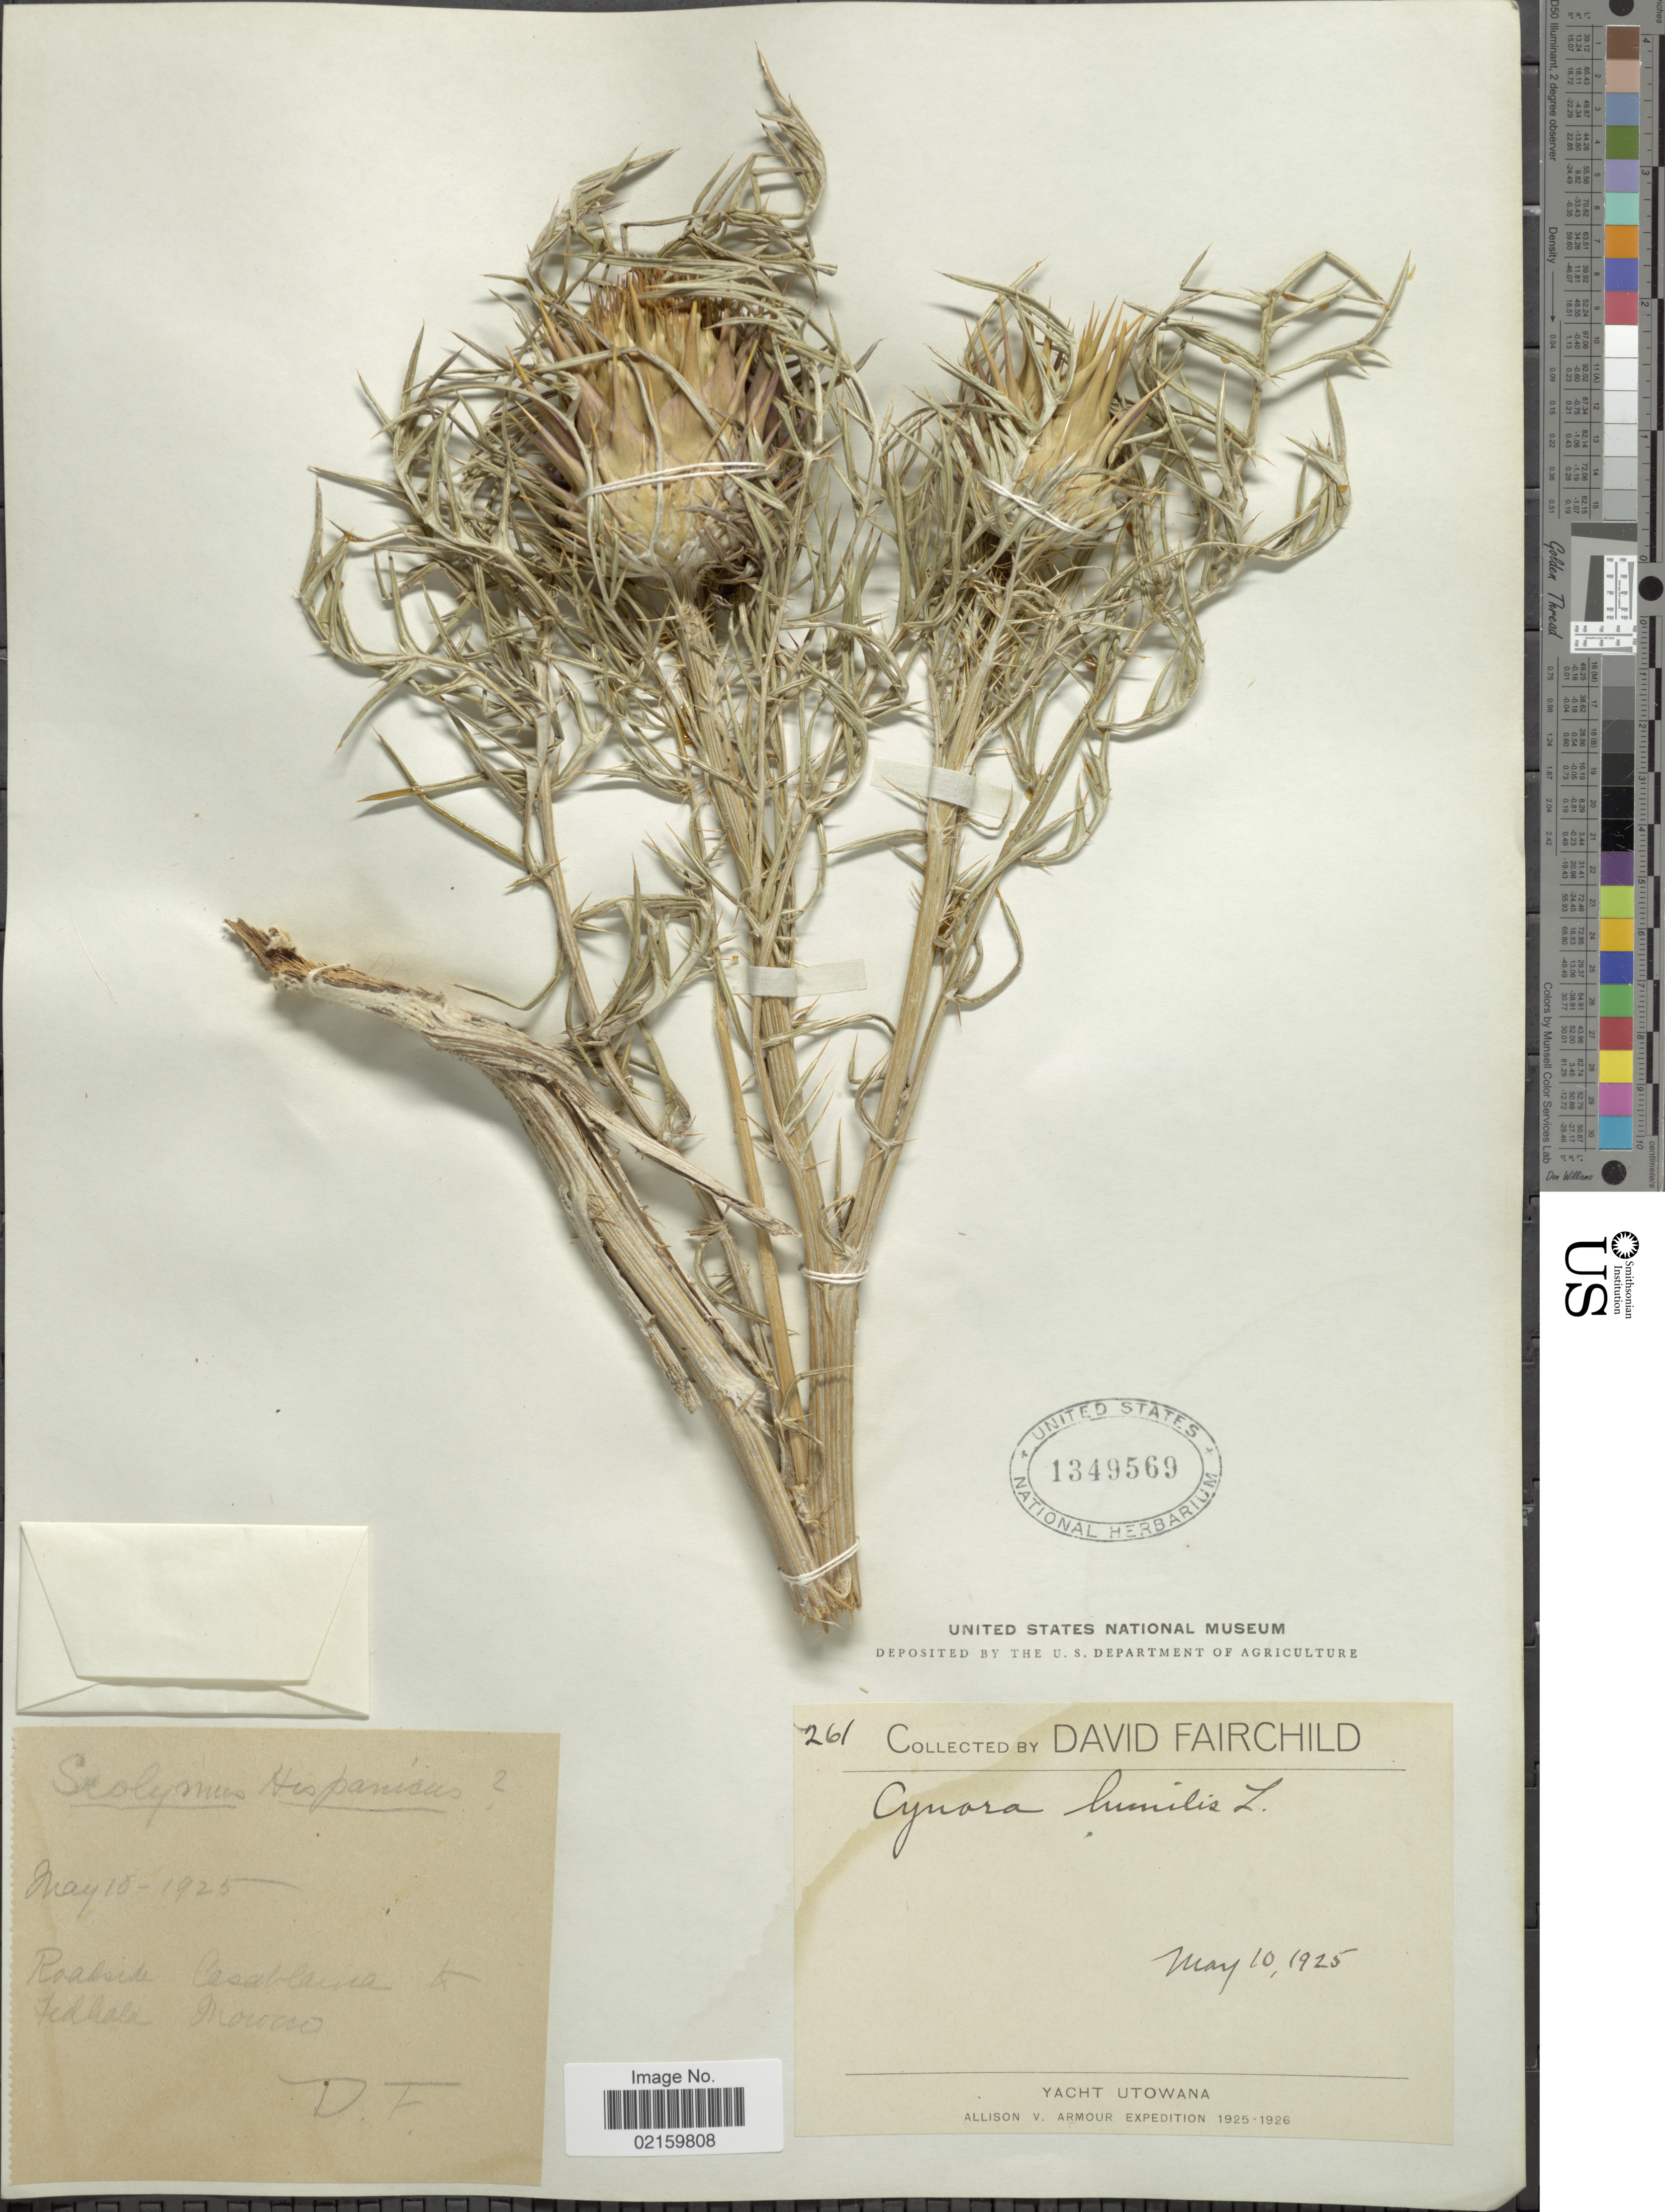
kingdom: Plantae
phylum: Tracheophyta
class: Magnoliopsida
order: Asterales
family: Asteraceae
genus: Cynara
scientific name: Cynara humilis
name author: L.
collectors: D. Fairchild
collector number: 261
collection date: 1925-05-10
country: Morocco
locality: Roadside Casablanca to Fedhala Morocco.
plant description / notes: Corrected "Roadside Casablanca Fedhala" to "Roadside Casablanca to Fedhala Morocco."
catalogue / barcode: US 1349569